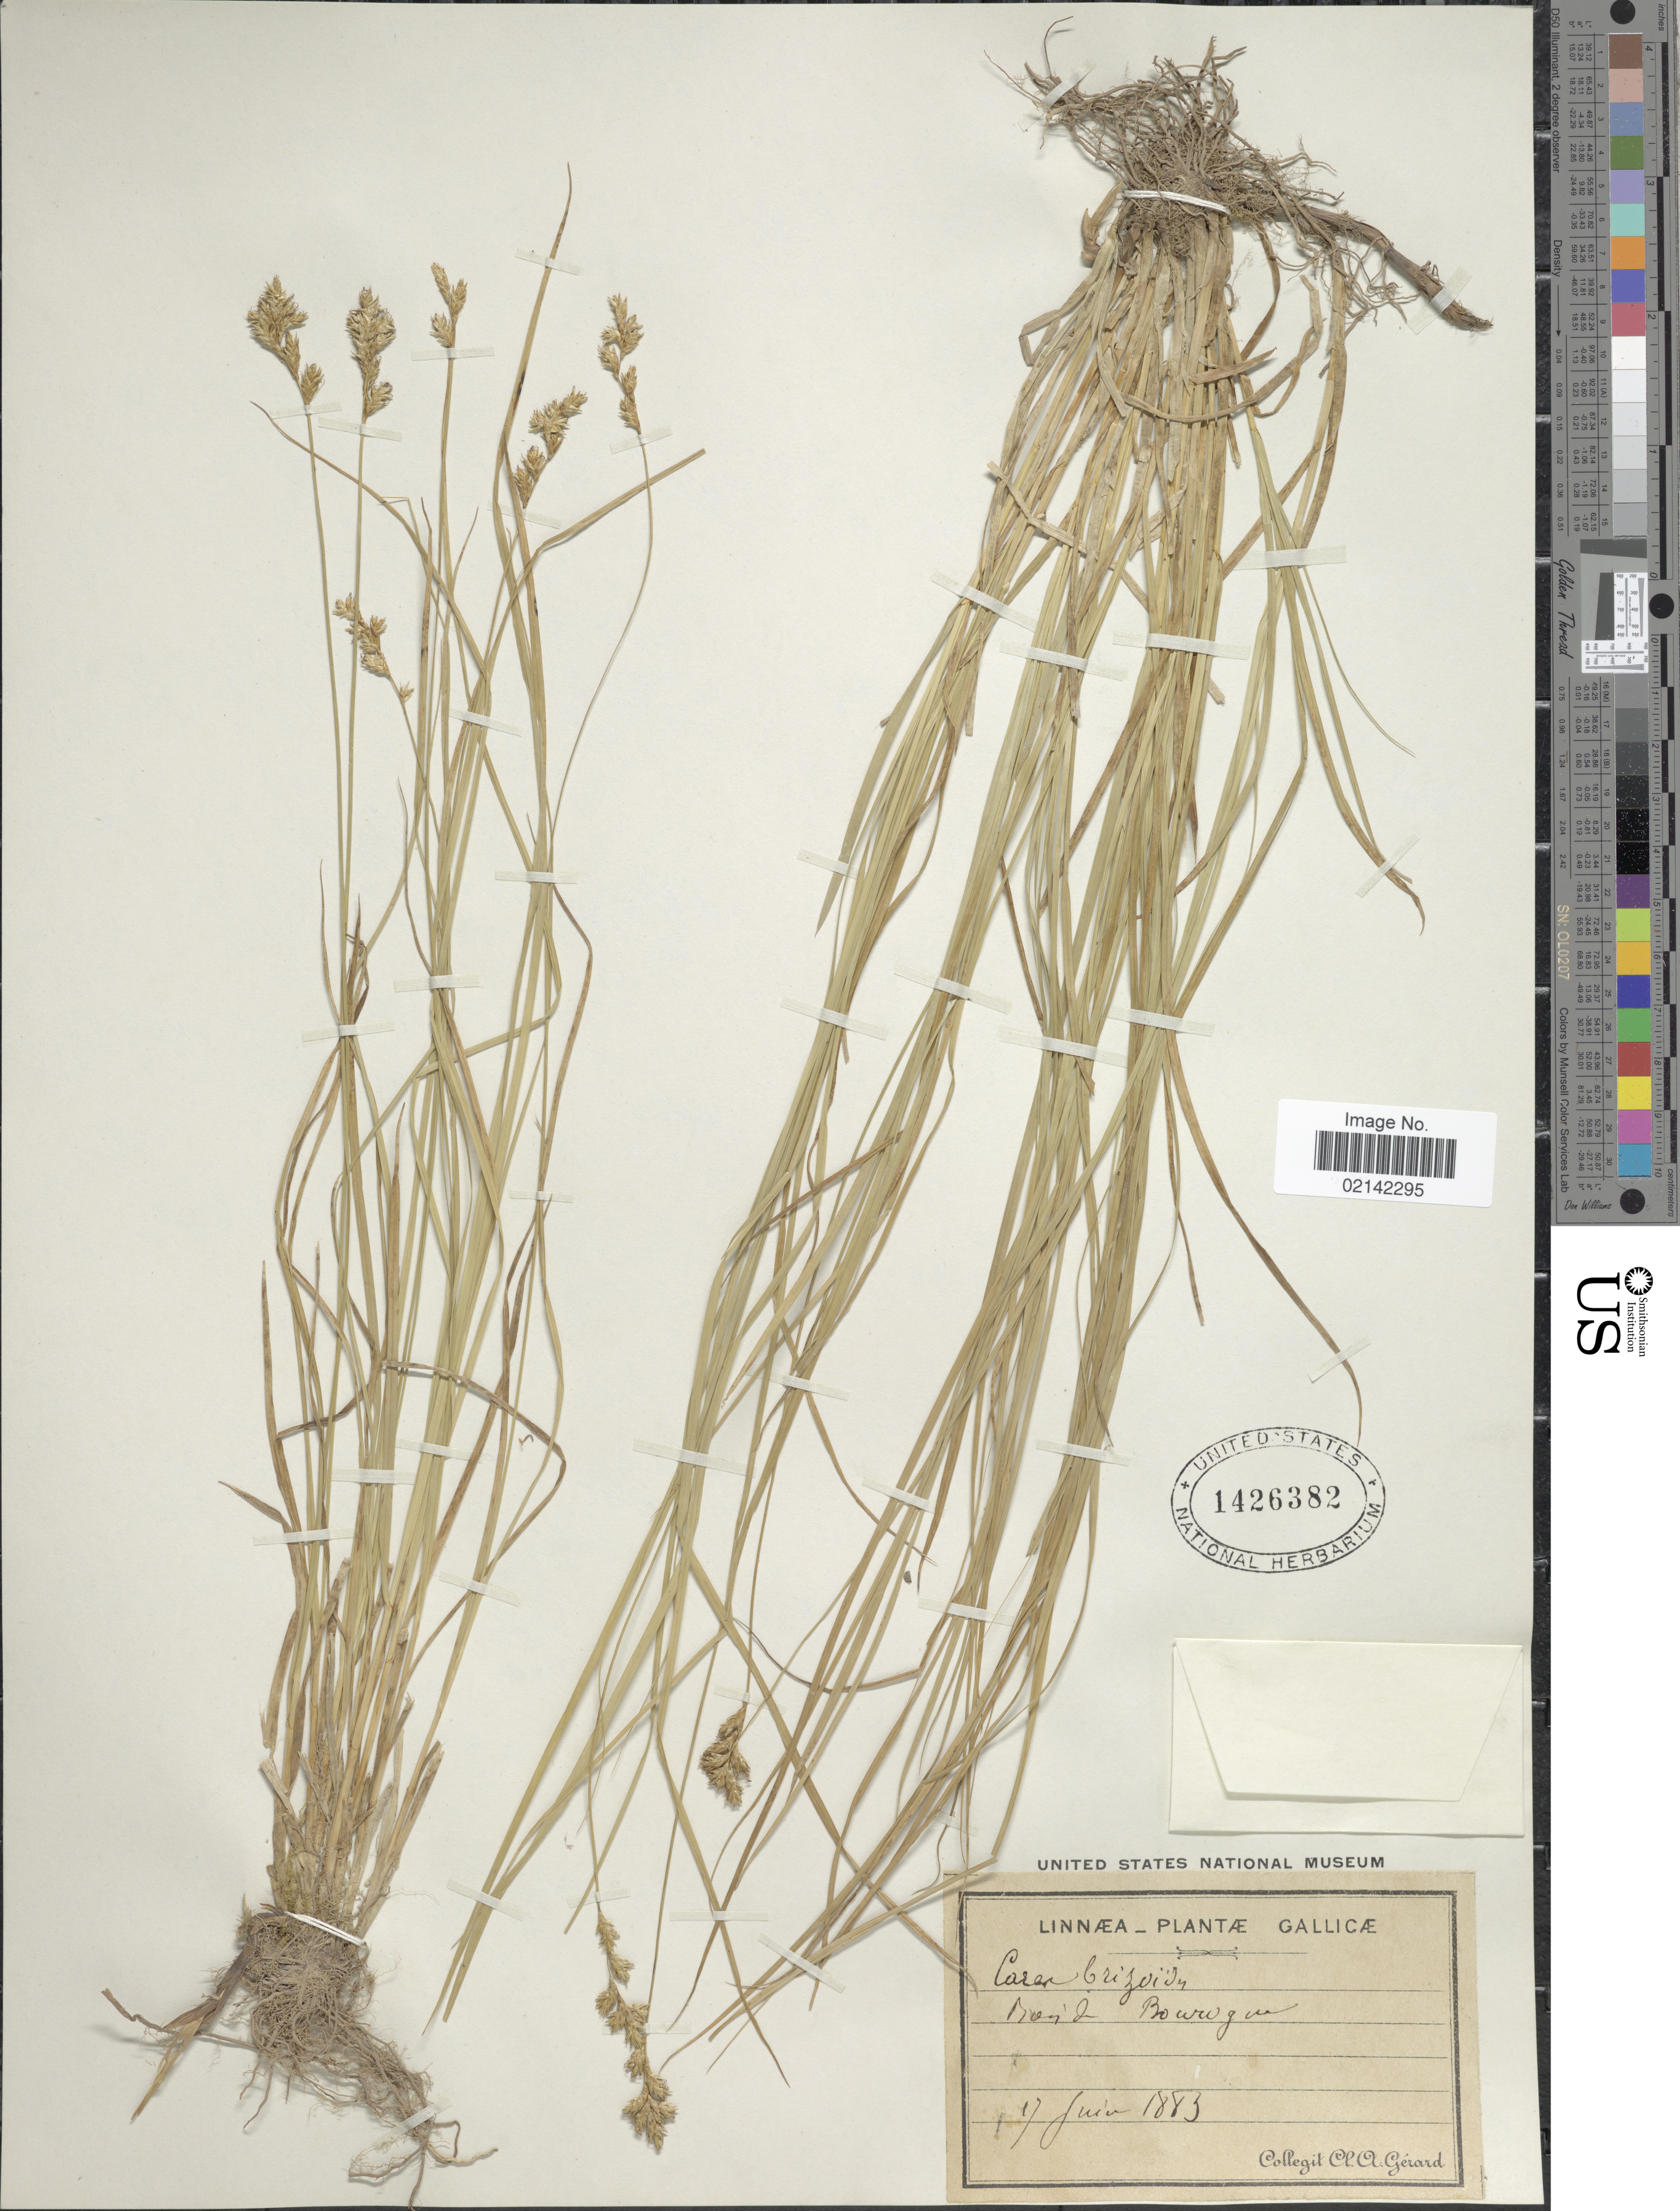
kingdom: Plantae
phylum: Tracheophyta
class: Liliopsida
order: Poales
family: Cyperaceae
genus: Carex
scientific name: Carex brizoides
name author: L.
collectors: C. Gerard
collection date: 1883-06-17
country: France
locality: Linnaea. Gallicae Bois de Bourgeau [interpreted]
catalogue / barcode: US 1426382